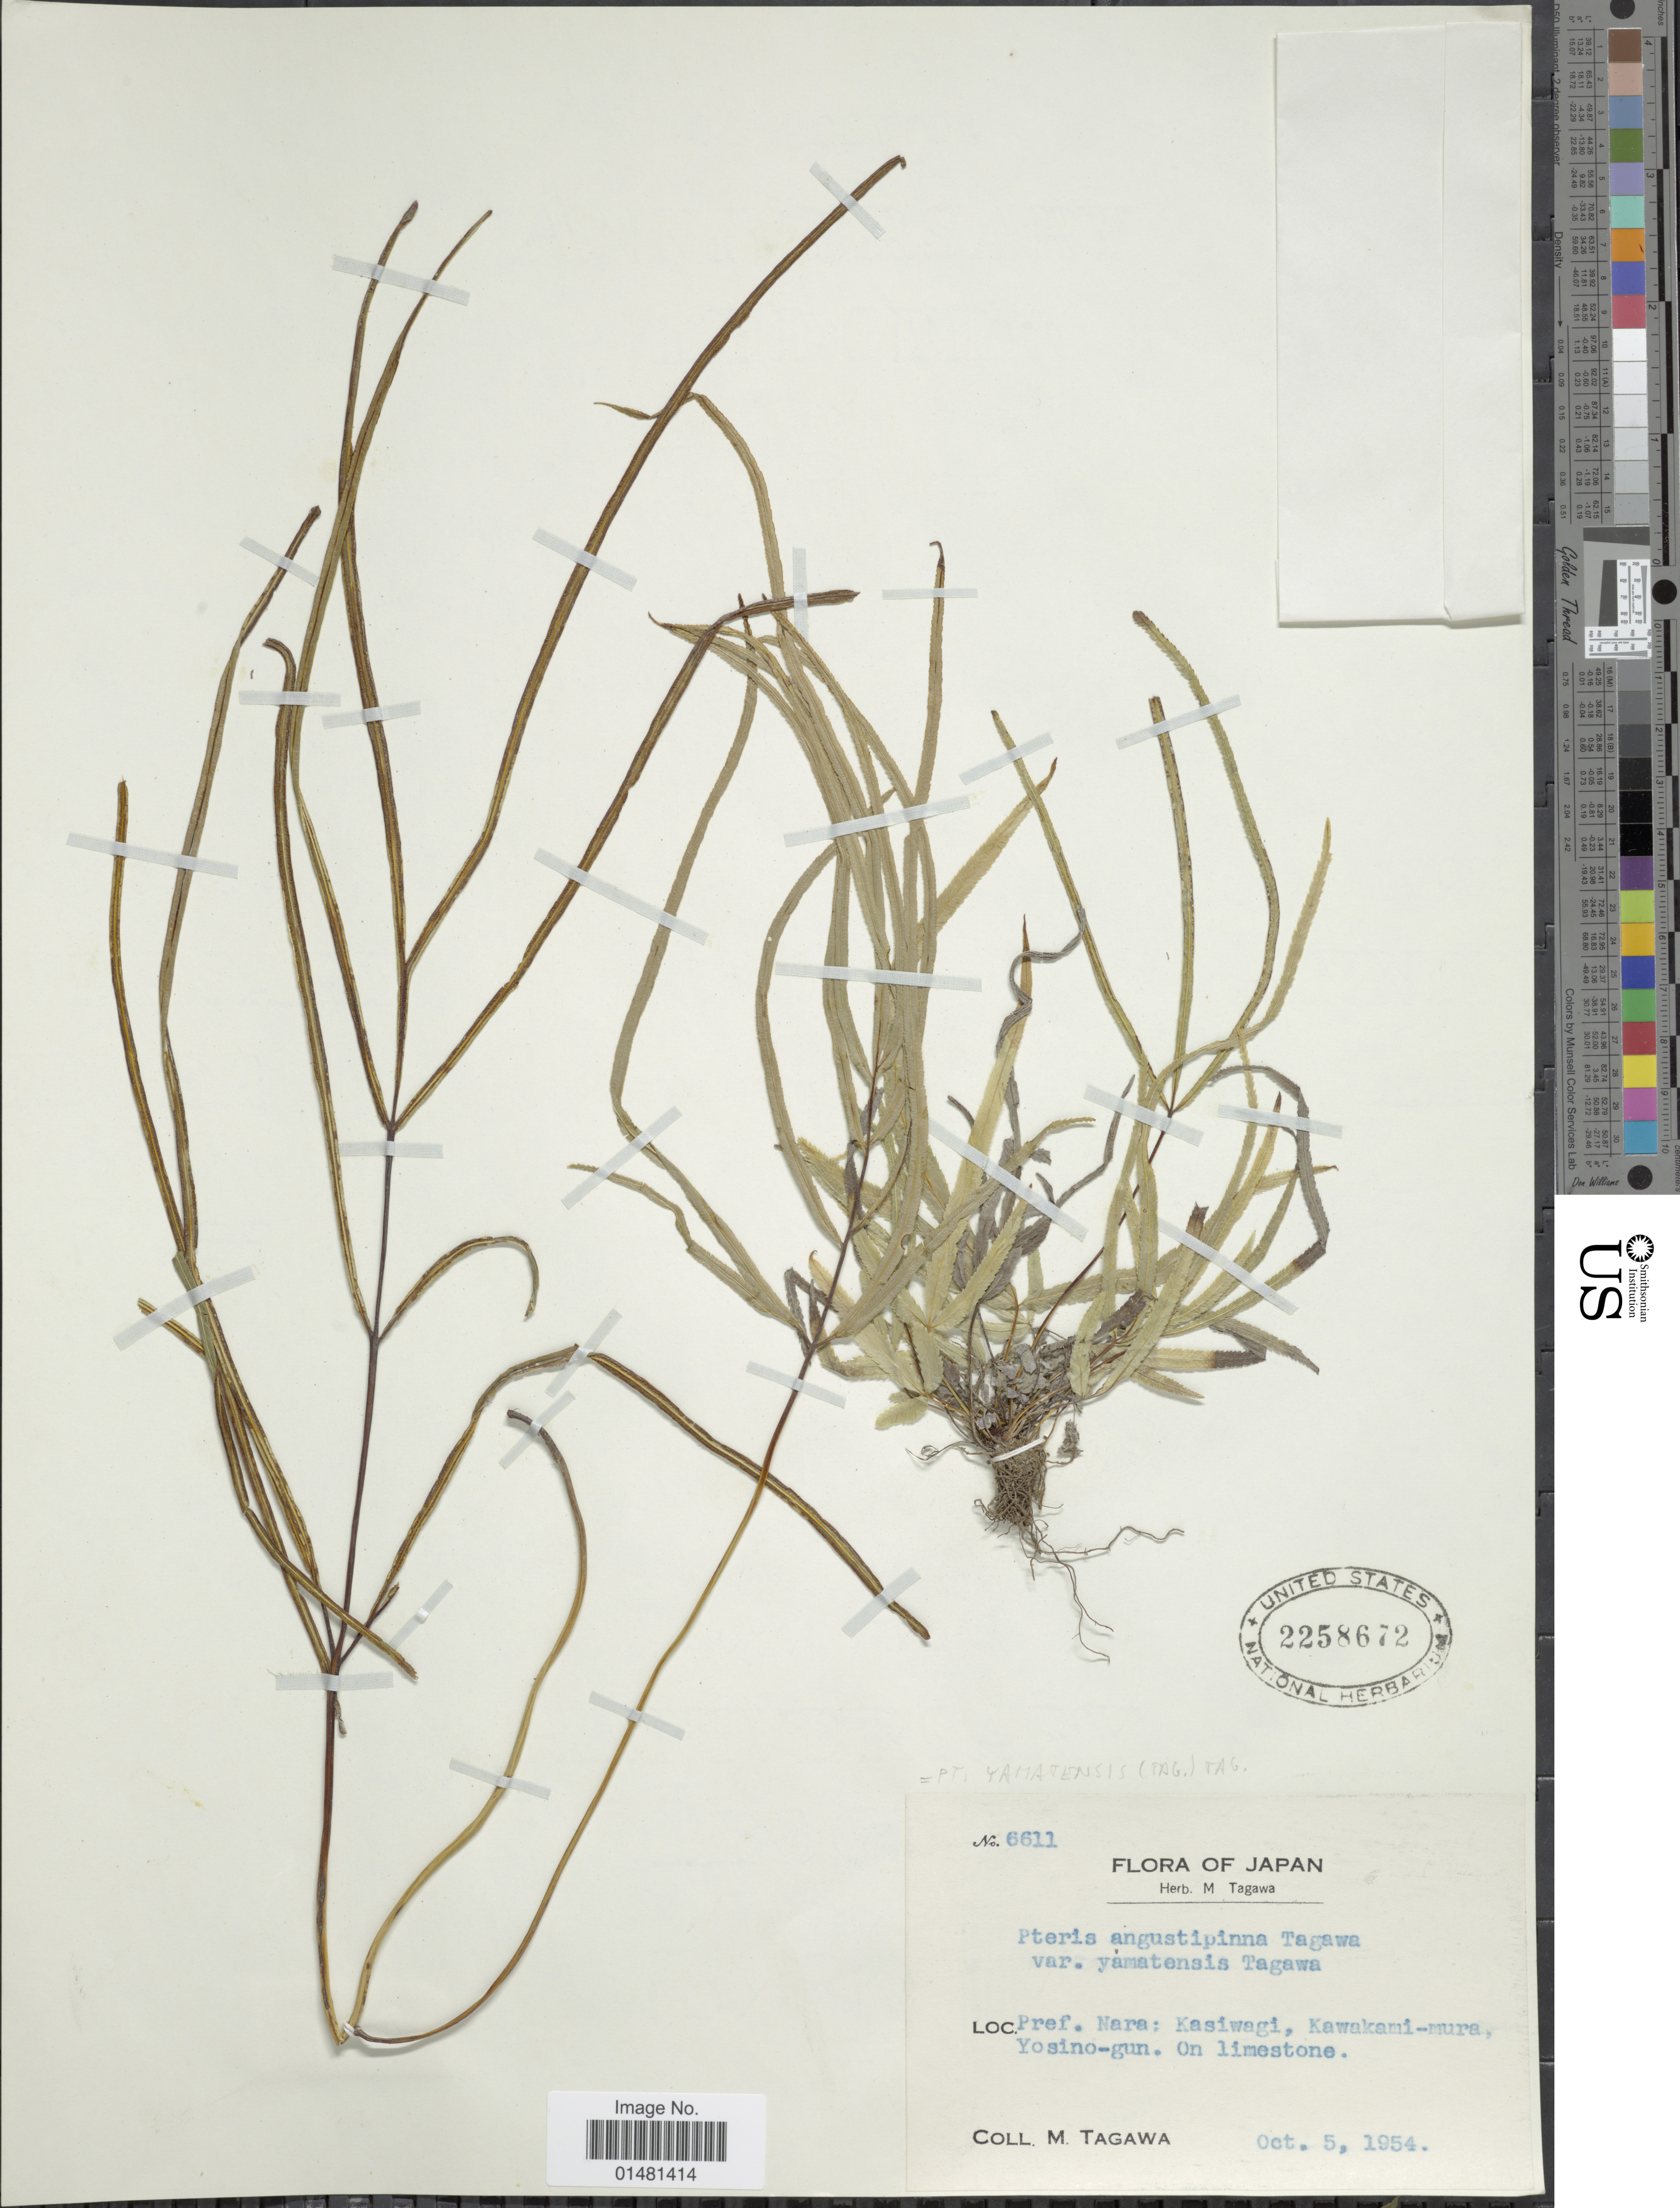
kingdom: Plantae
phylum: Tracheophyta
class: Polypodiopsida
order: Polypodiales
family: Pteridaceae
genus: Pteris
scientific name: Pteris yamatensis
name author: (Tagawa) Tagawa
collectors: M. Tagawa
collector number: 6611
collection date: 1954-10-05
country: Japan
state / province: Nara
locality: Pref. Nara; Kasiwagi, Kawakami-mura, Yosino-gun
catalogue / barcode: US 2258672